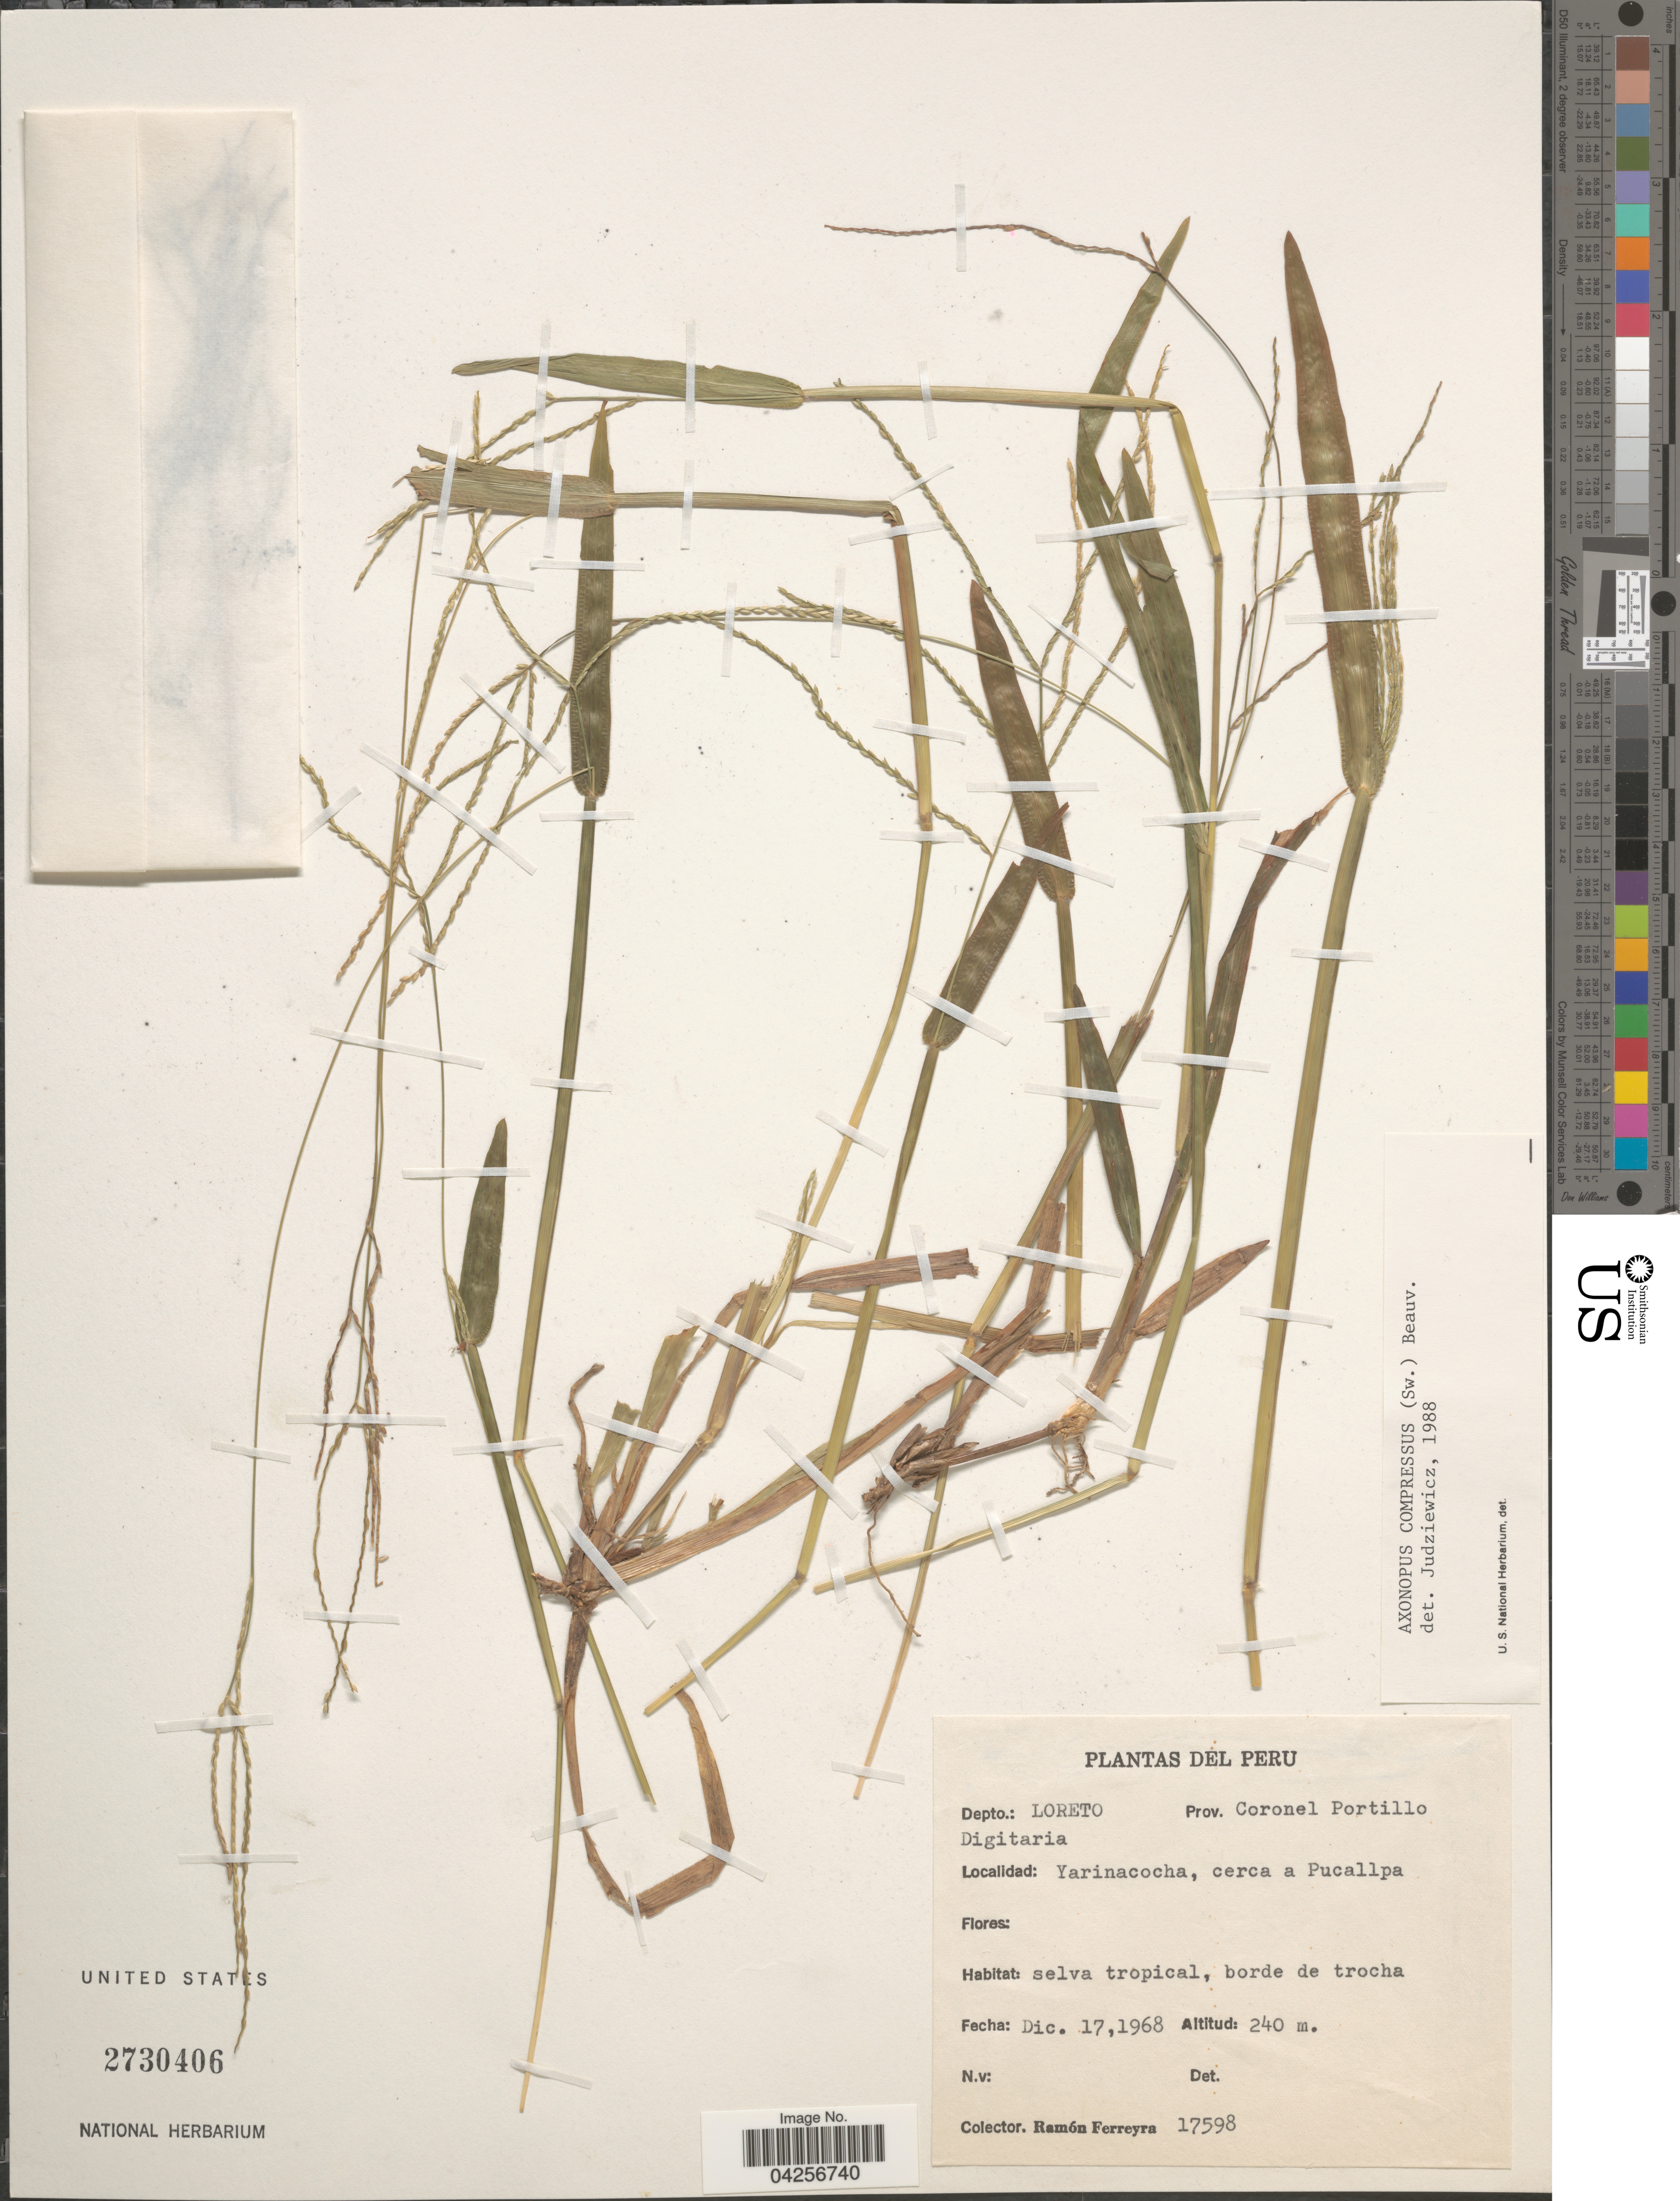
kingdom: Plantae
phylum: Tracheophyta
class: Liliopsida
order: Poales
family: Poaceae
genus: Axonopus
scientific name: Axonopus compressus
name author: (Sw.) P. Beauv.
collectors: R. A. Ferreyra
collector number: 17598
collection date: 1968-12-17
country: Peru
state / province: Loreto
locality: Depto.: Loreto. Prov. Coronel Portillo. Yarinacocha, cerca a Pucallpa.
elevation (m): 240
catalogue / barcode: US 2730406